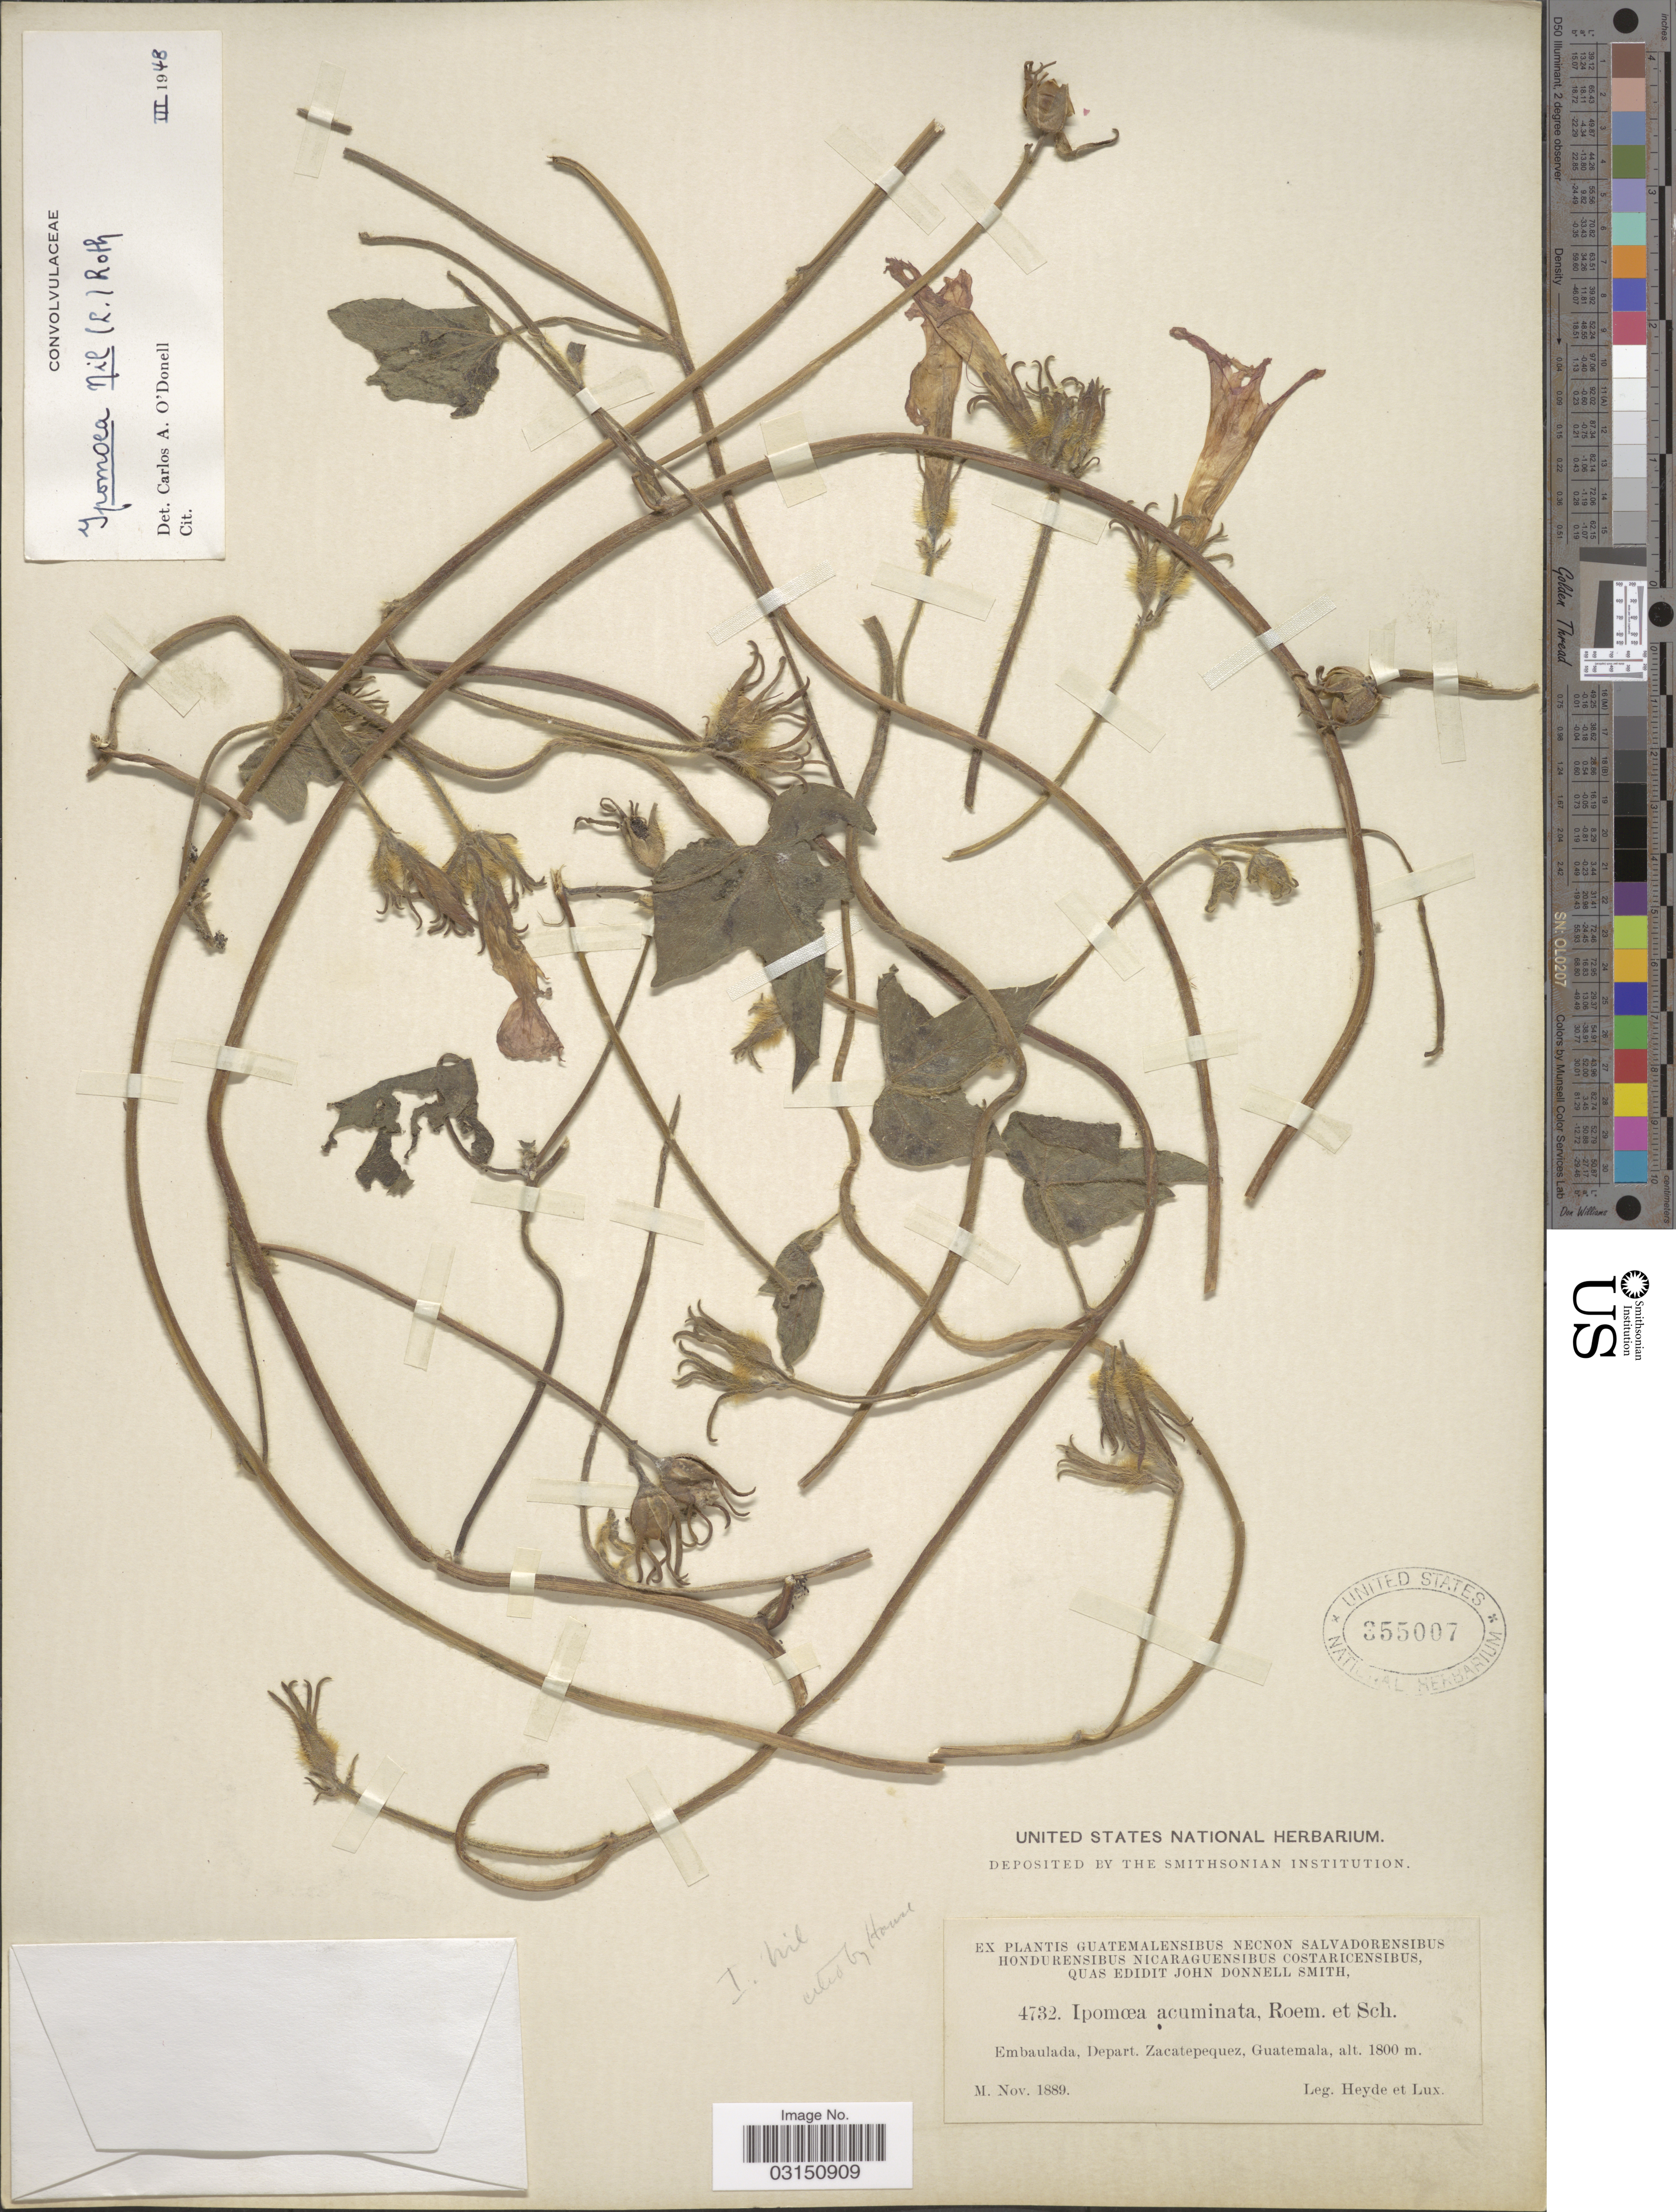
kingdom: Plantae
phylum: Tracheophyta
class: Magnoliopsida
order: Solanales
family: Convolvulaceae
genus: Ipomoea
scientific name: Ipomoea nil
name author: (L.) Roth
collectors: Heyde & Lux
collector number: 4732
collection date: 1889-11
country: Guatemala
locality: Embaulada, Depart. Zacatepequez.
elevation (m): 1800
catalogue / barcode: US 355007